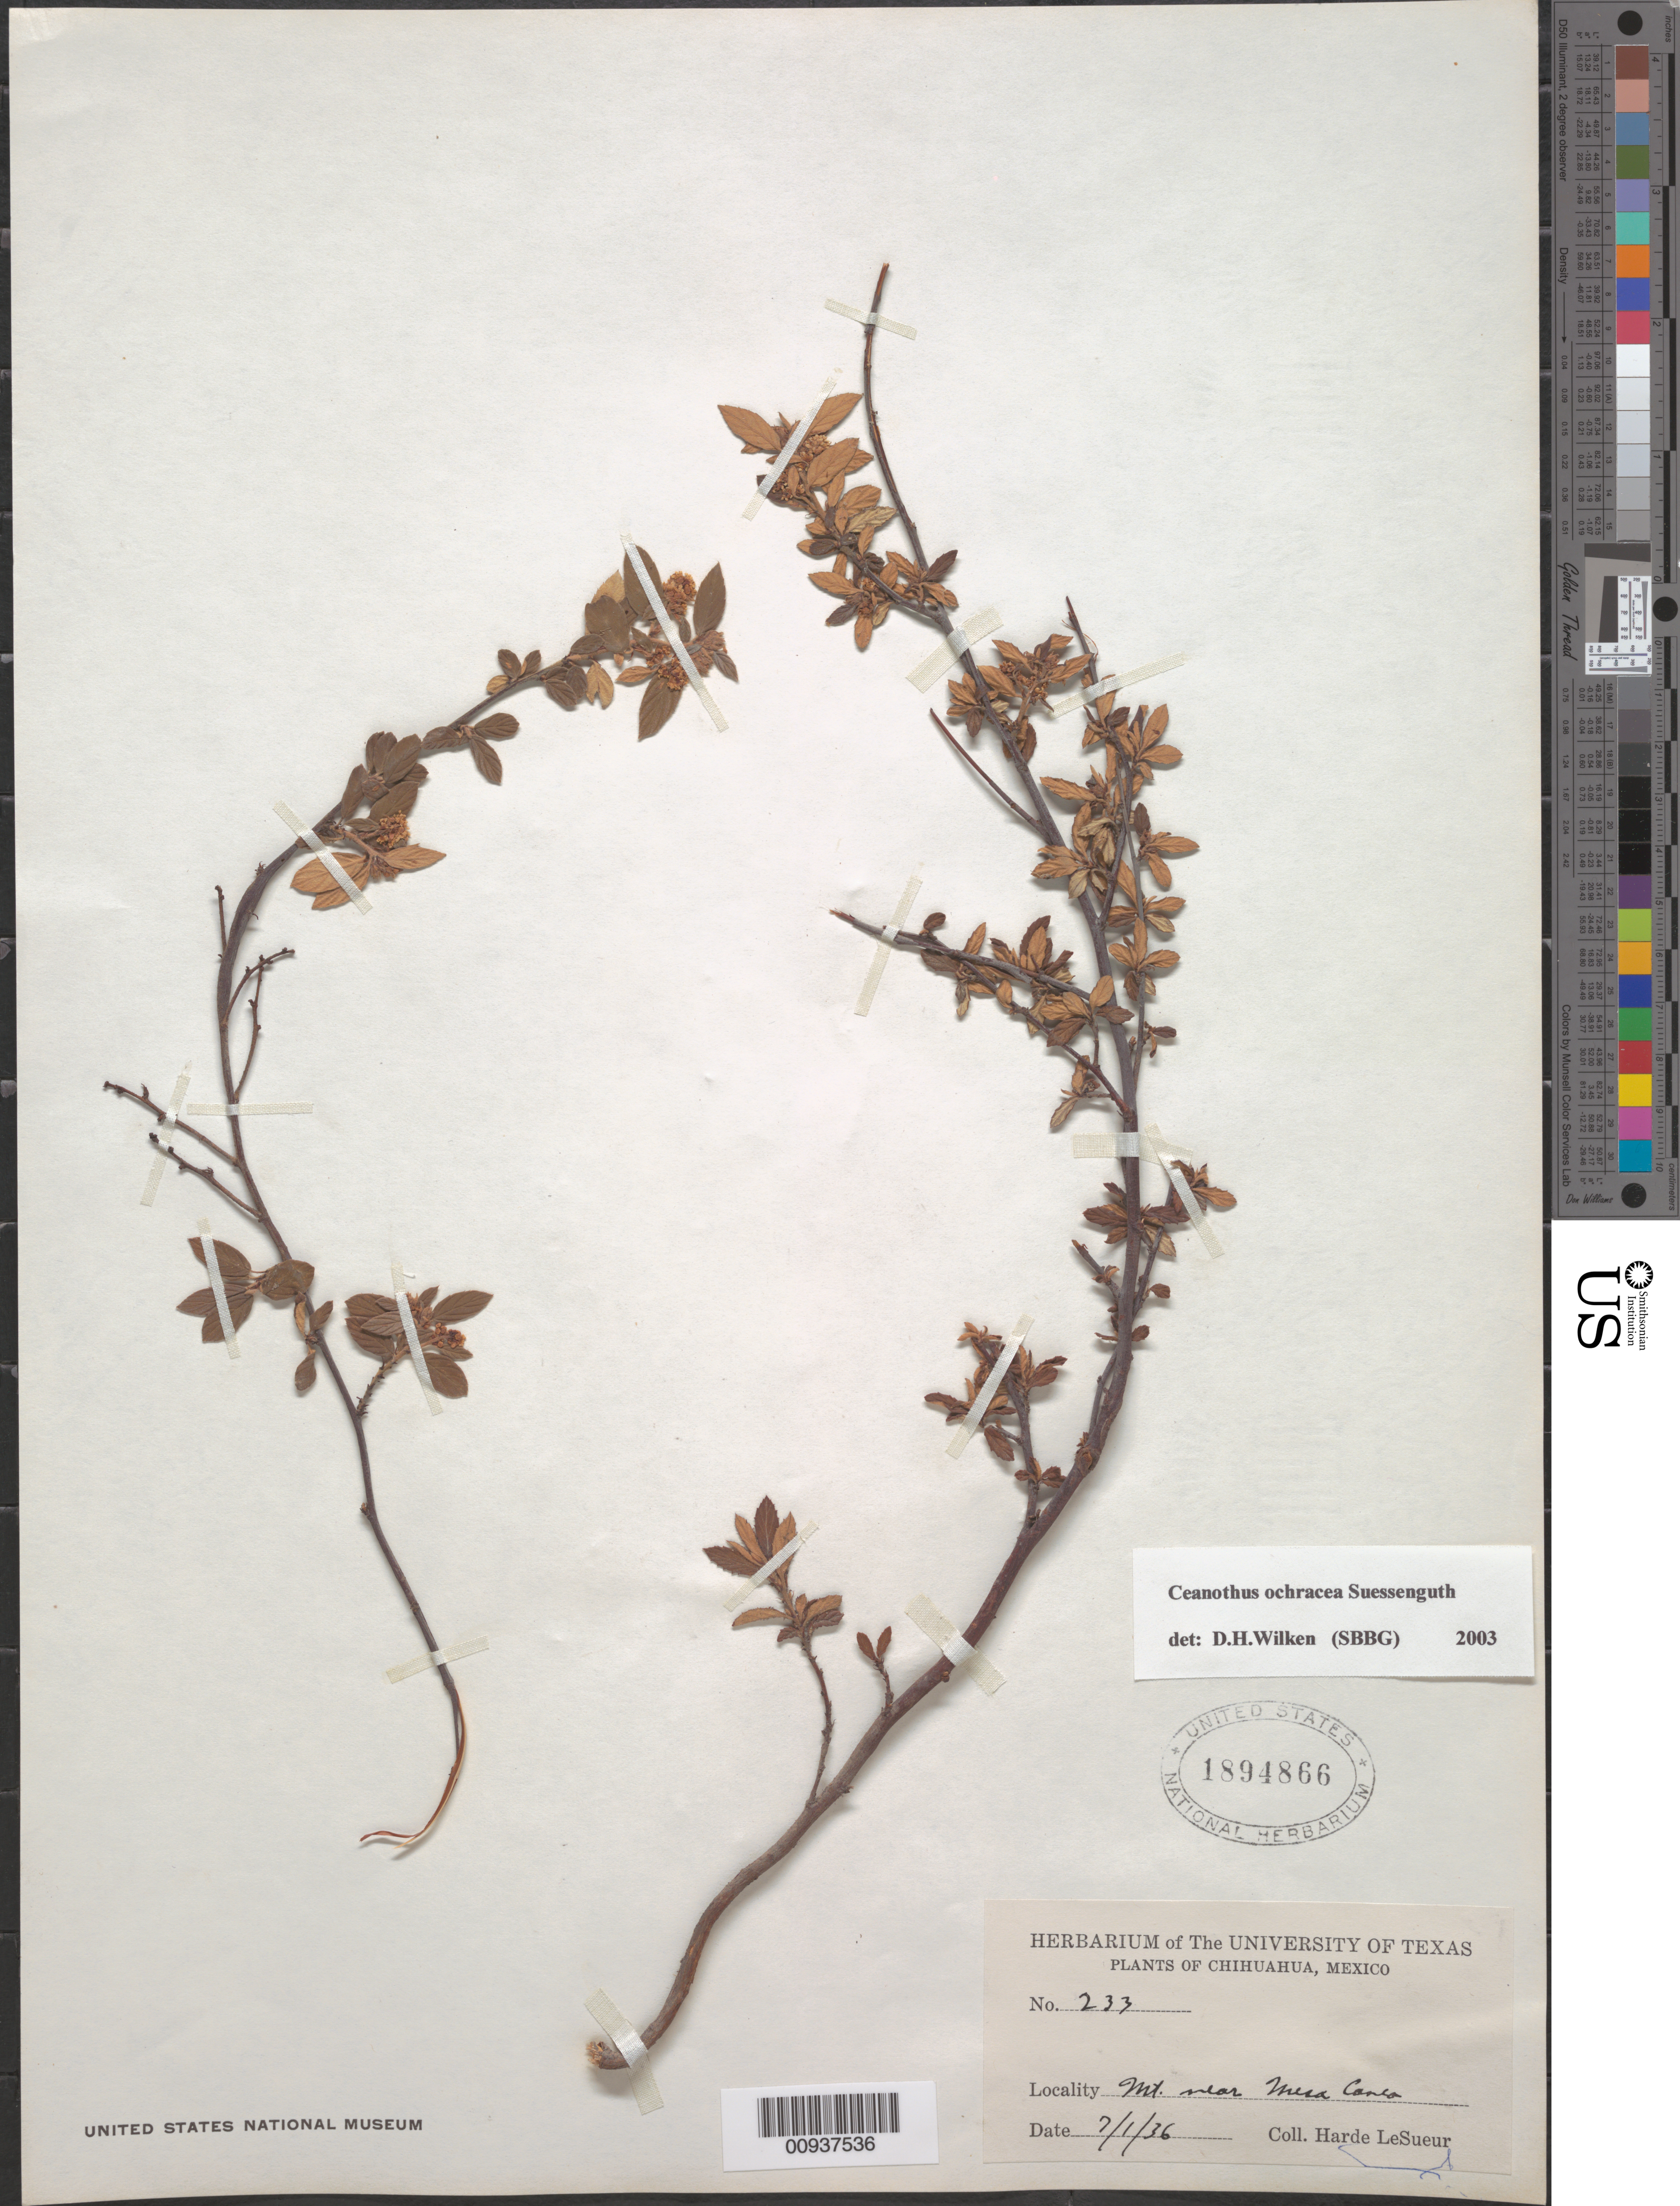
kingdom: Plantae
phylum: Tracheophyta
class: Magnoliopsida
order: Rosales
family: Rhamnaceae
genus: Ceanothus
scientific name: Ceanothus ochracea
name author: Suess.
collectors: D. H. LeSueur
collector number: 233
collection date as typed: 01 Jul 1936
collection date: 1936-07-01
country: Mexico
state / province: Chihuahua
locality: Mt. near Mesa Correo.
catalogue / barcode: US 1894866